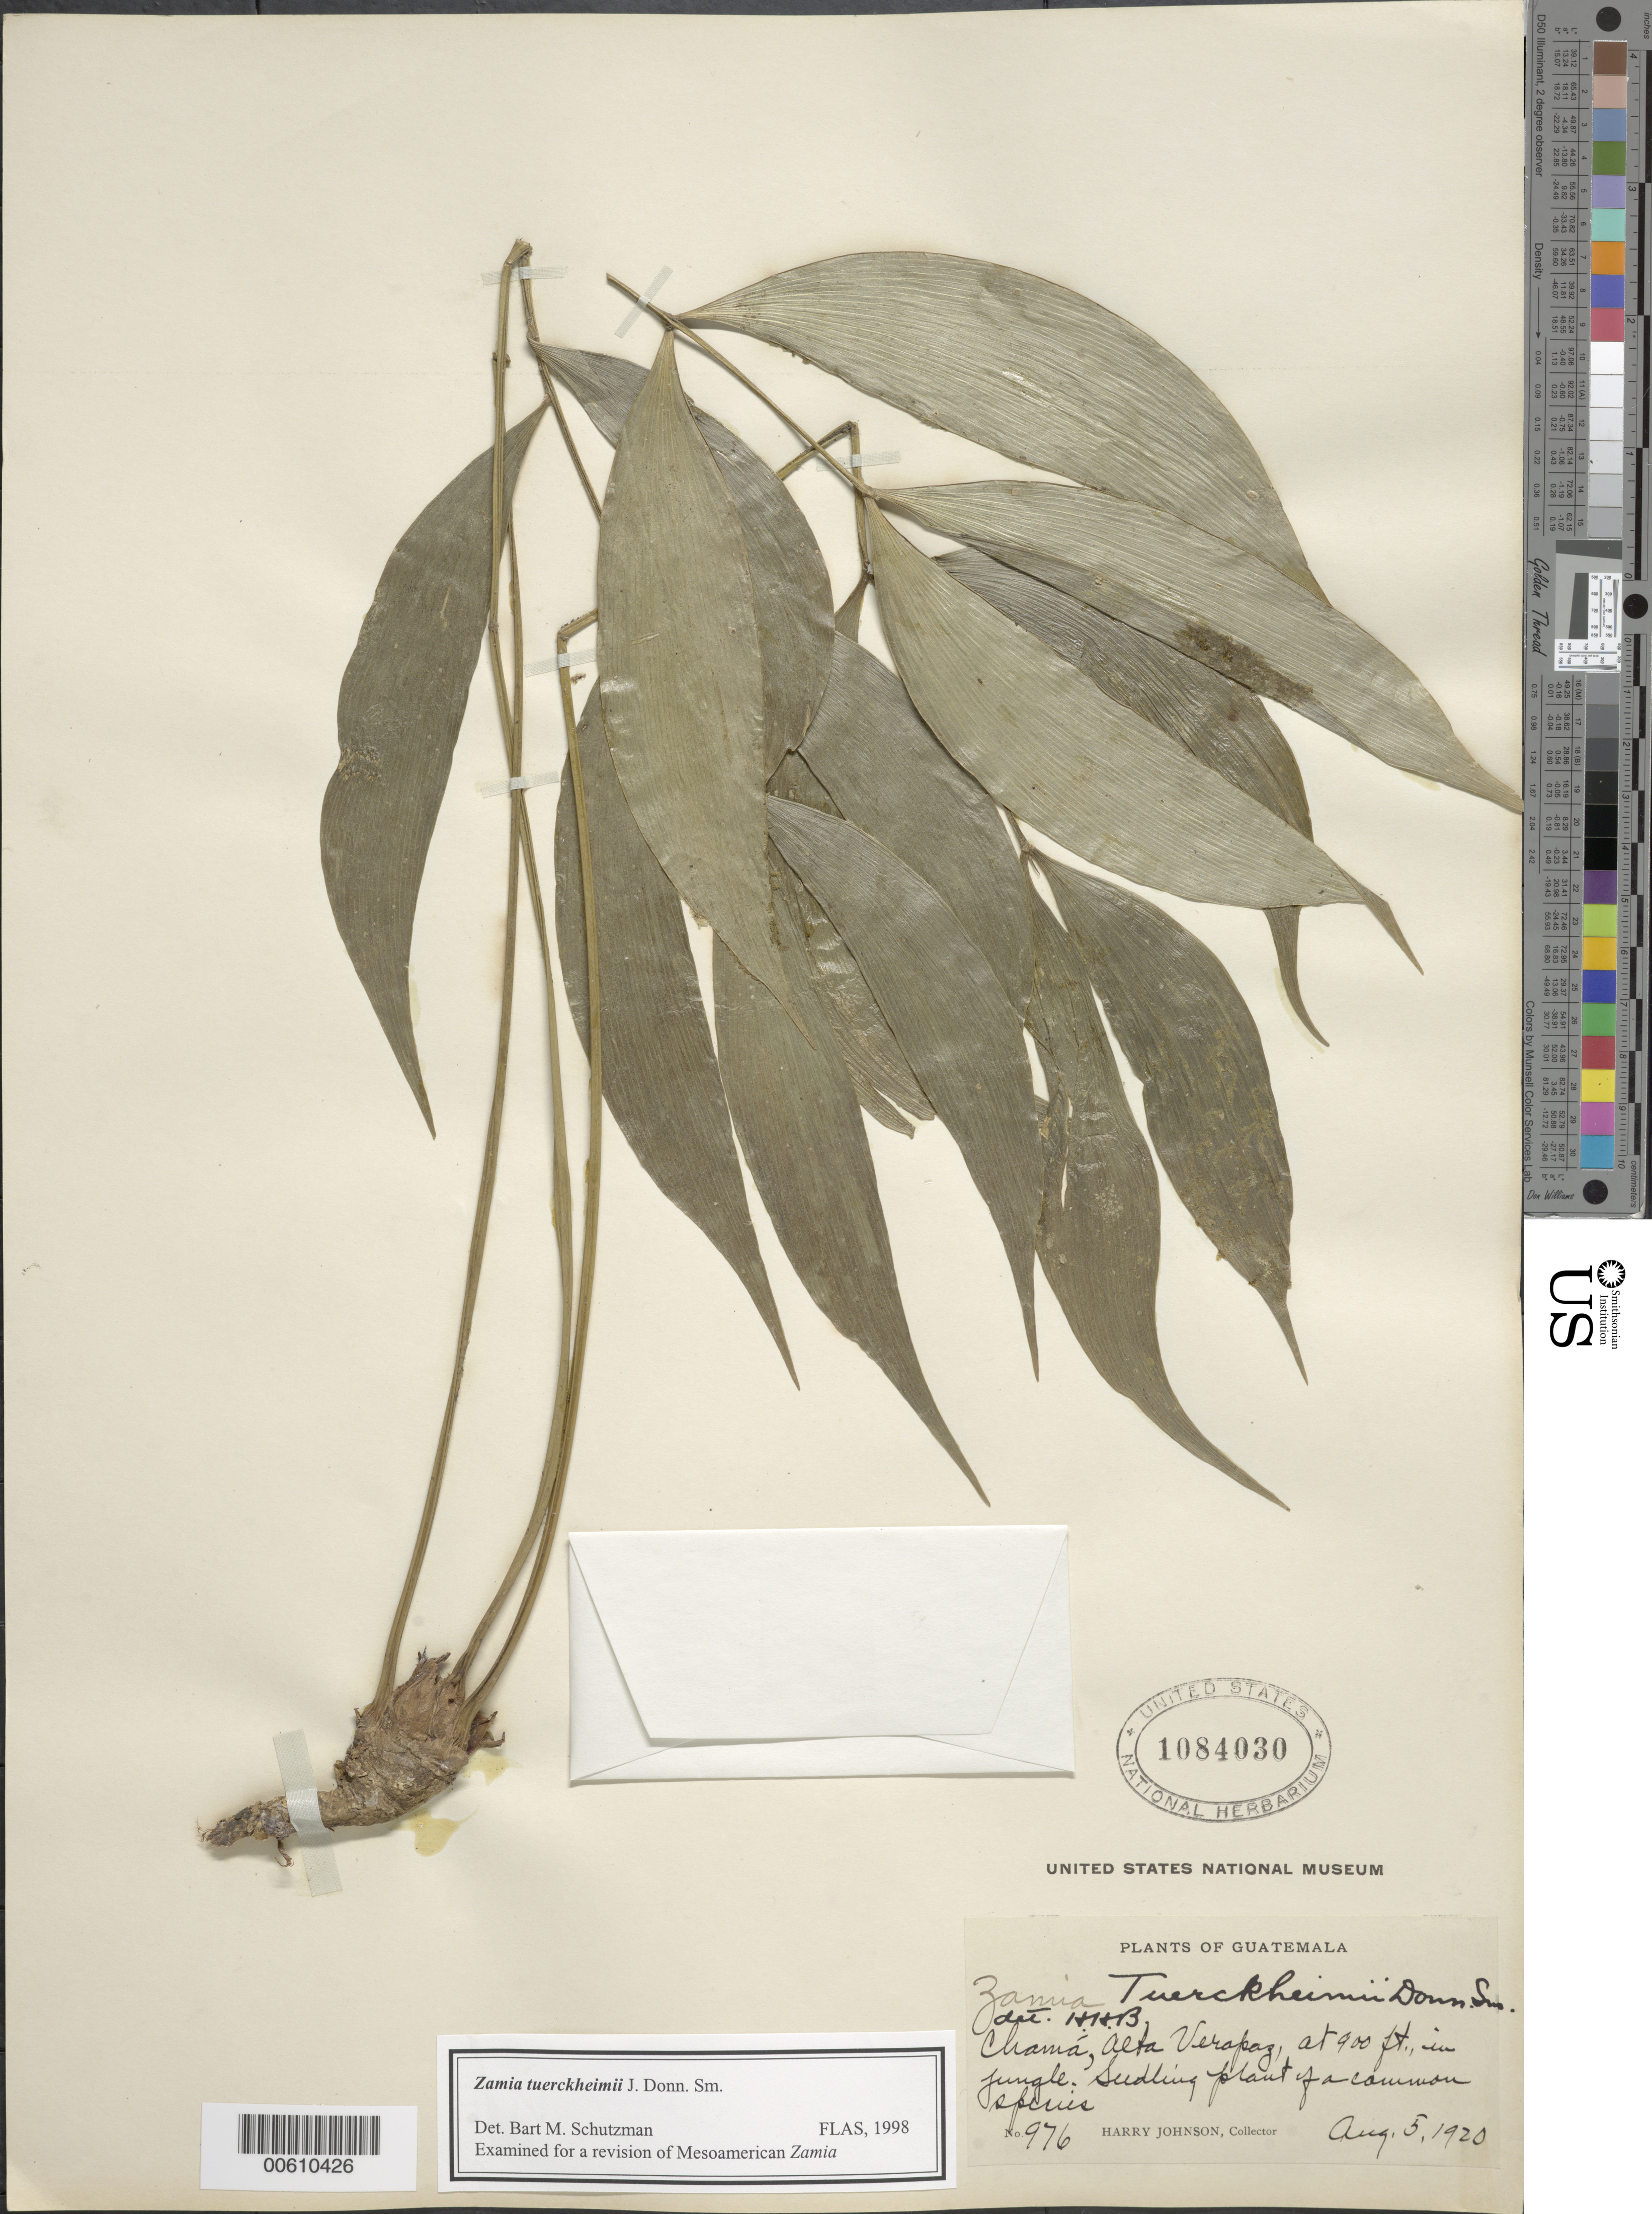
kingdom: Plantae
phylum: Tracheophyta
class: Cycadopsida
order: Cycadales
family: Zamiaceae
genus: Zamia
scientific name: Zamia tuerckheimii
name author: Donn. Sm.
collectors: H. Johnson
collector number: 976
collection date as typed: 05 Aug 1920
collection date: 1920-08-05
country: Guatemala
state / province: Alta Verapaz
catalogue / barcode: US 1084030